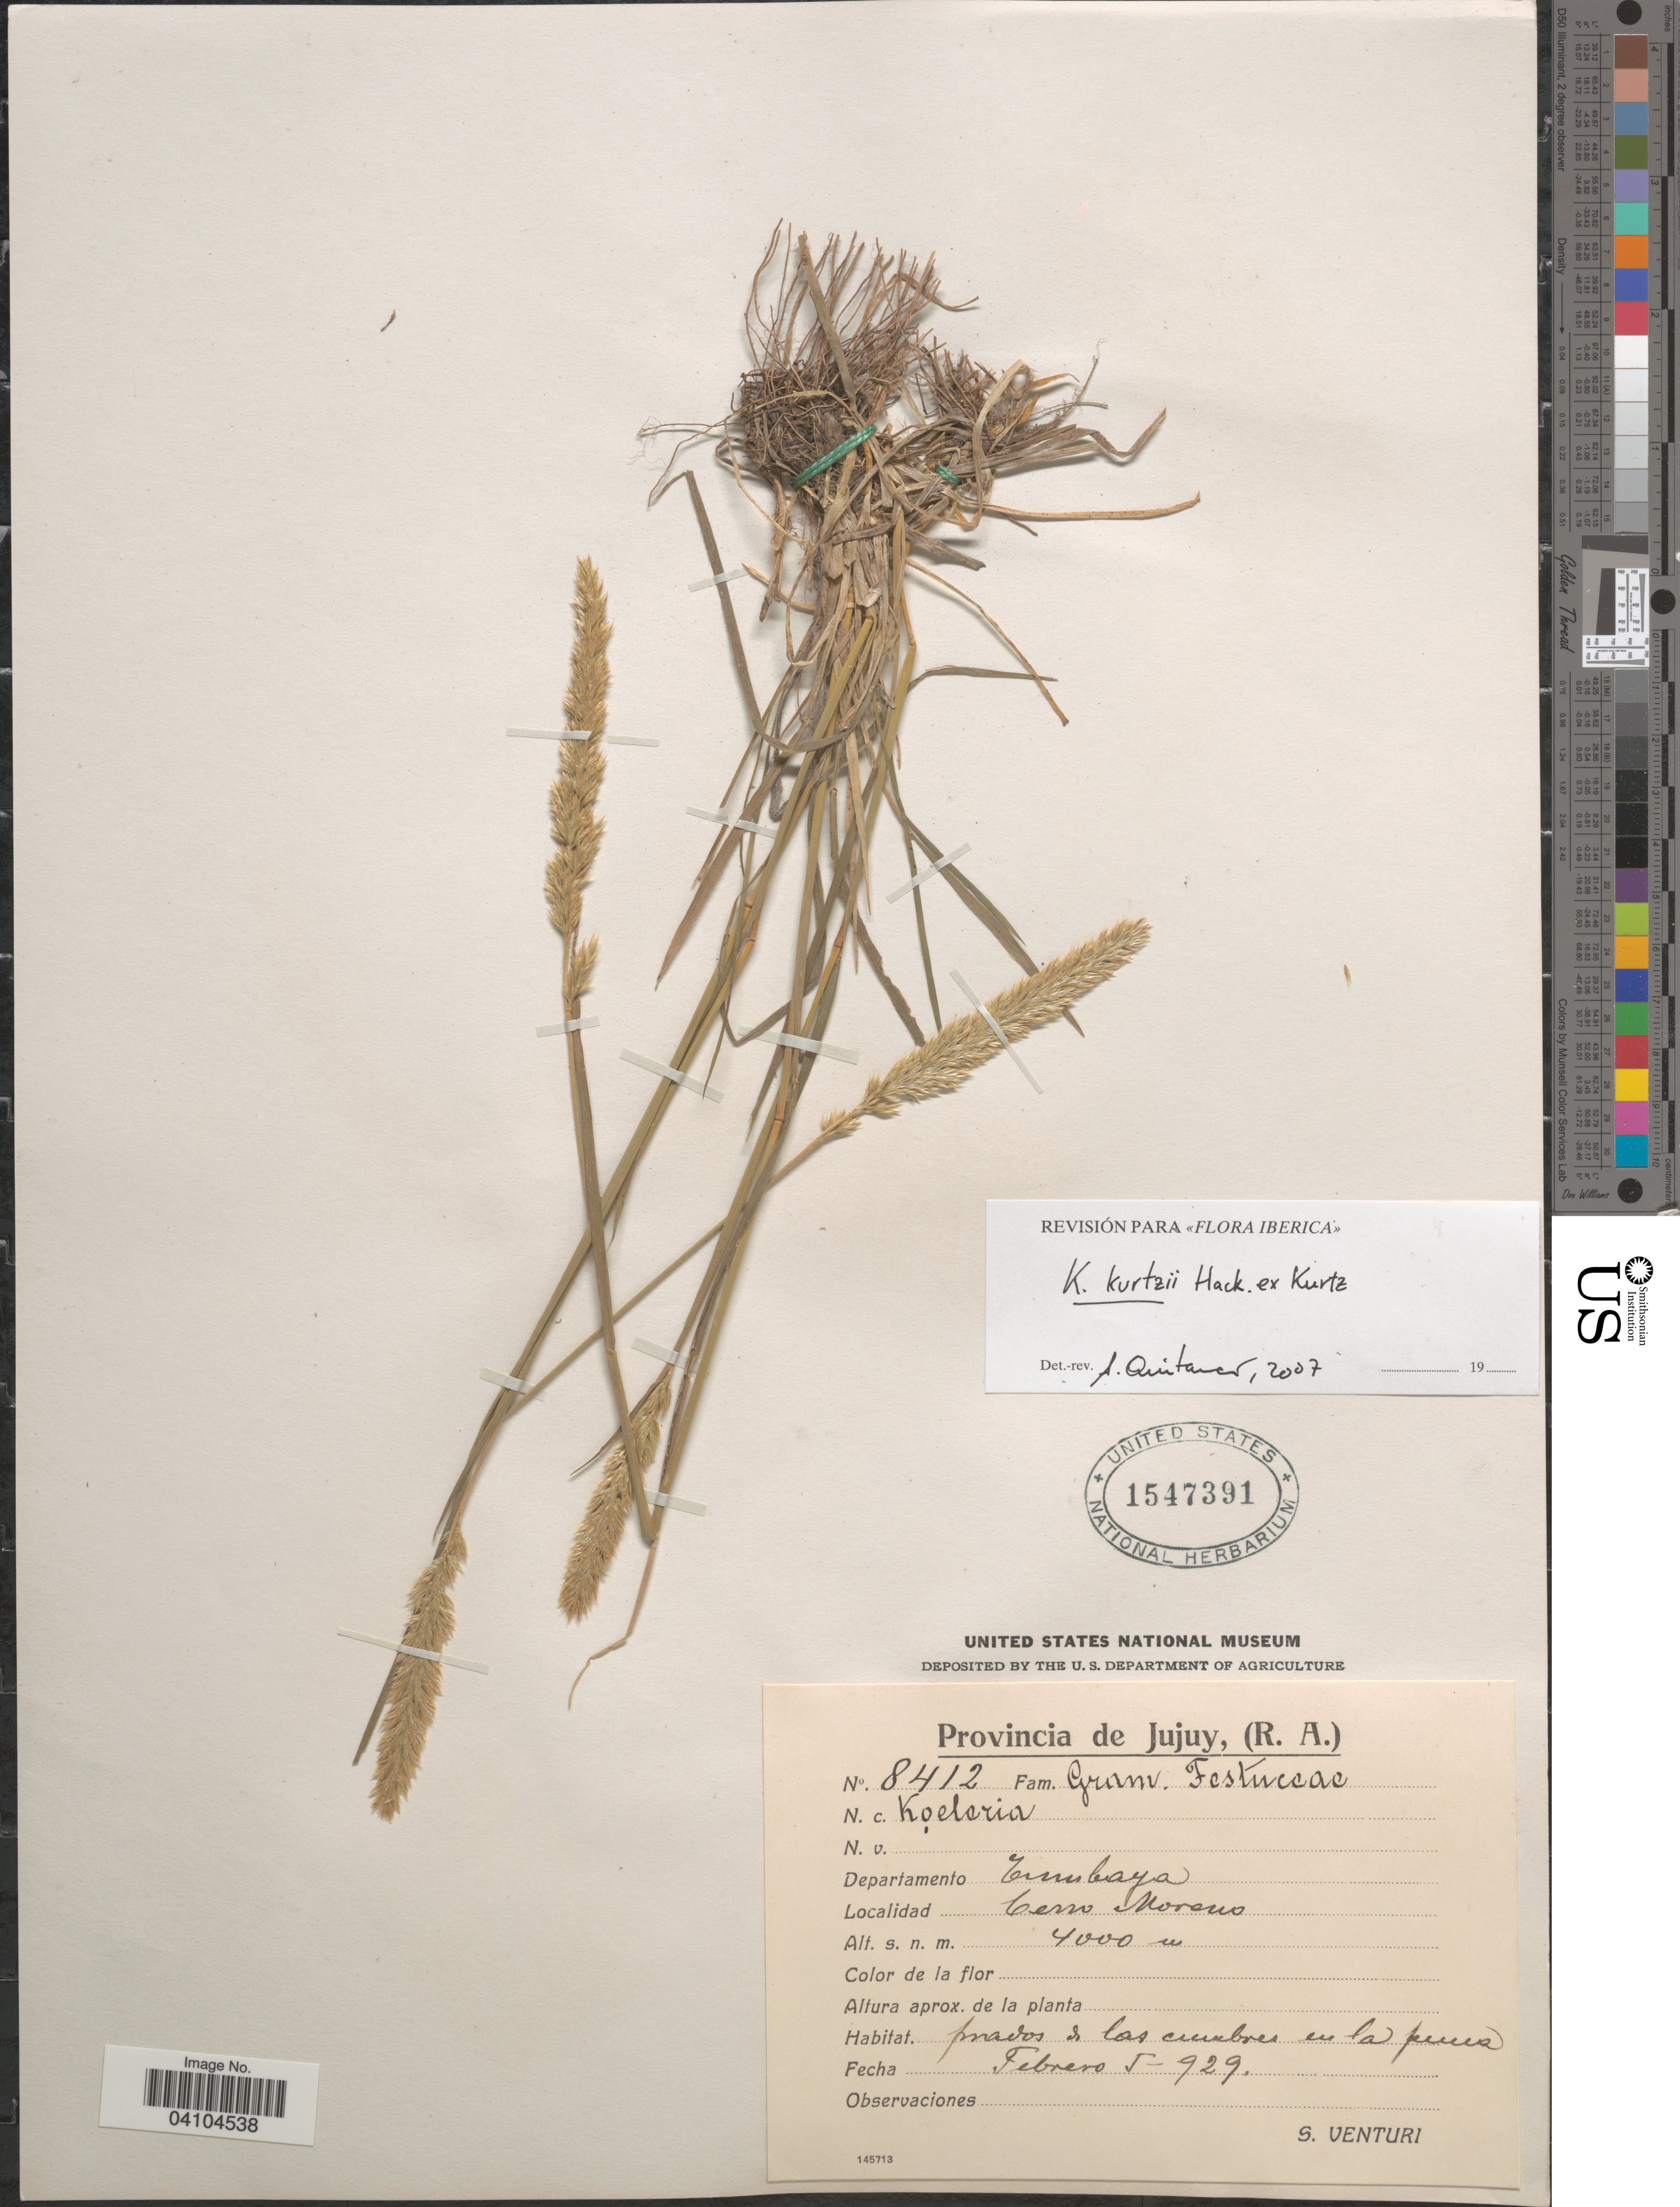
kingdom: Plantae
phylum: Tracheophyta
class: Liliopsida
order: Poales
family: Poaceae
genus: Koeleria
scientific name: Koeleria kurtzii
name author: Hack. ex Kurtz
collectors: S. Venturi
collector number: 8412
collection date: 1929-02-05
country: Argentina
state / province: Jujuy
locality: (R. A.). Departamento Tumbaya. Cerro Moreno.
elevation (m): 4000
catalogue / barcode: US 1547391